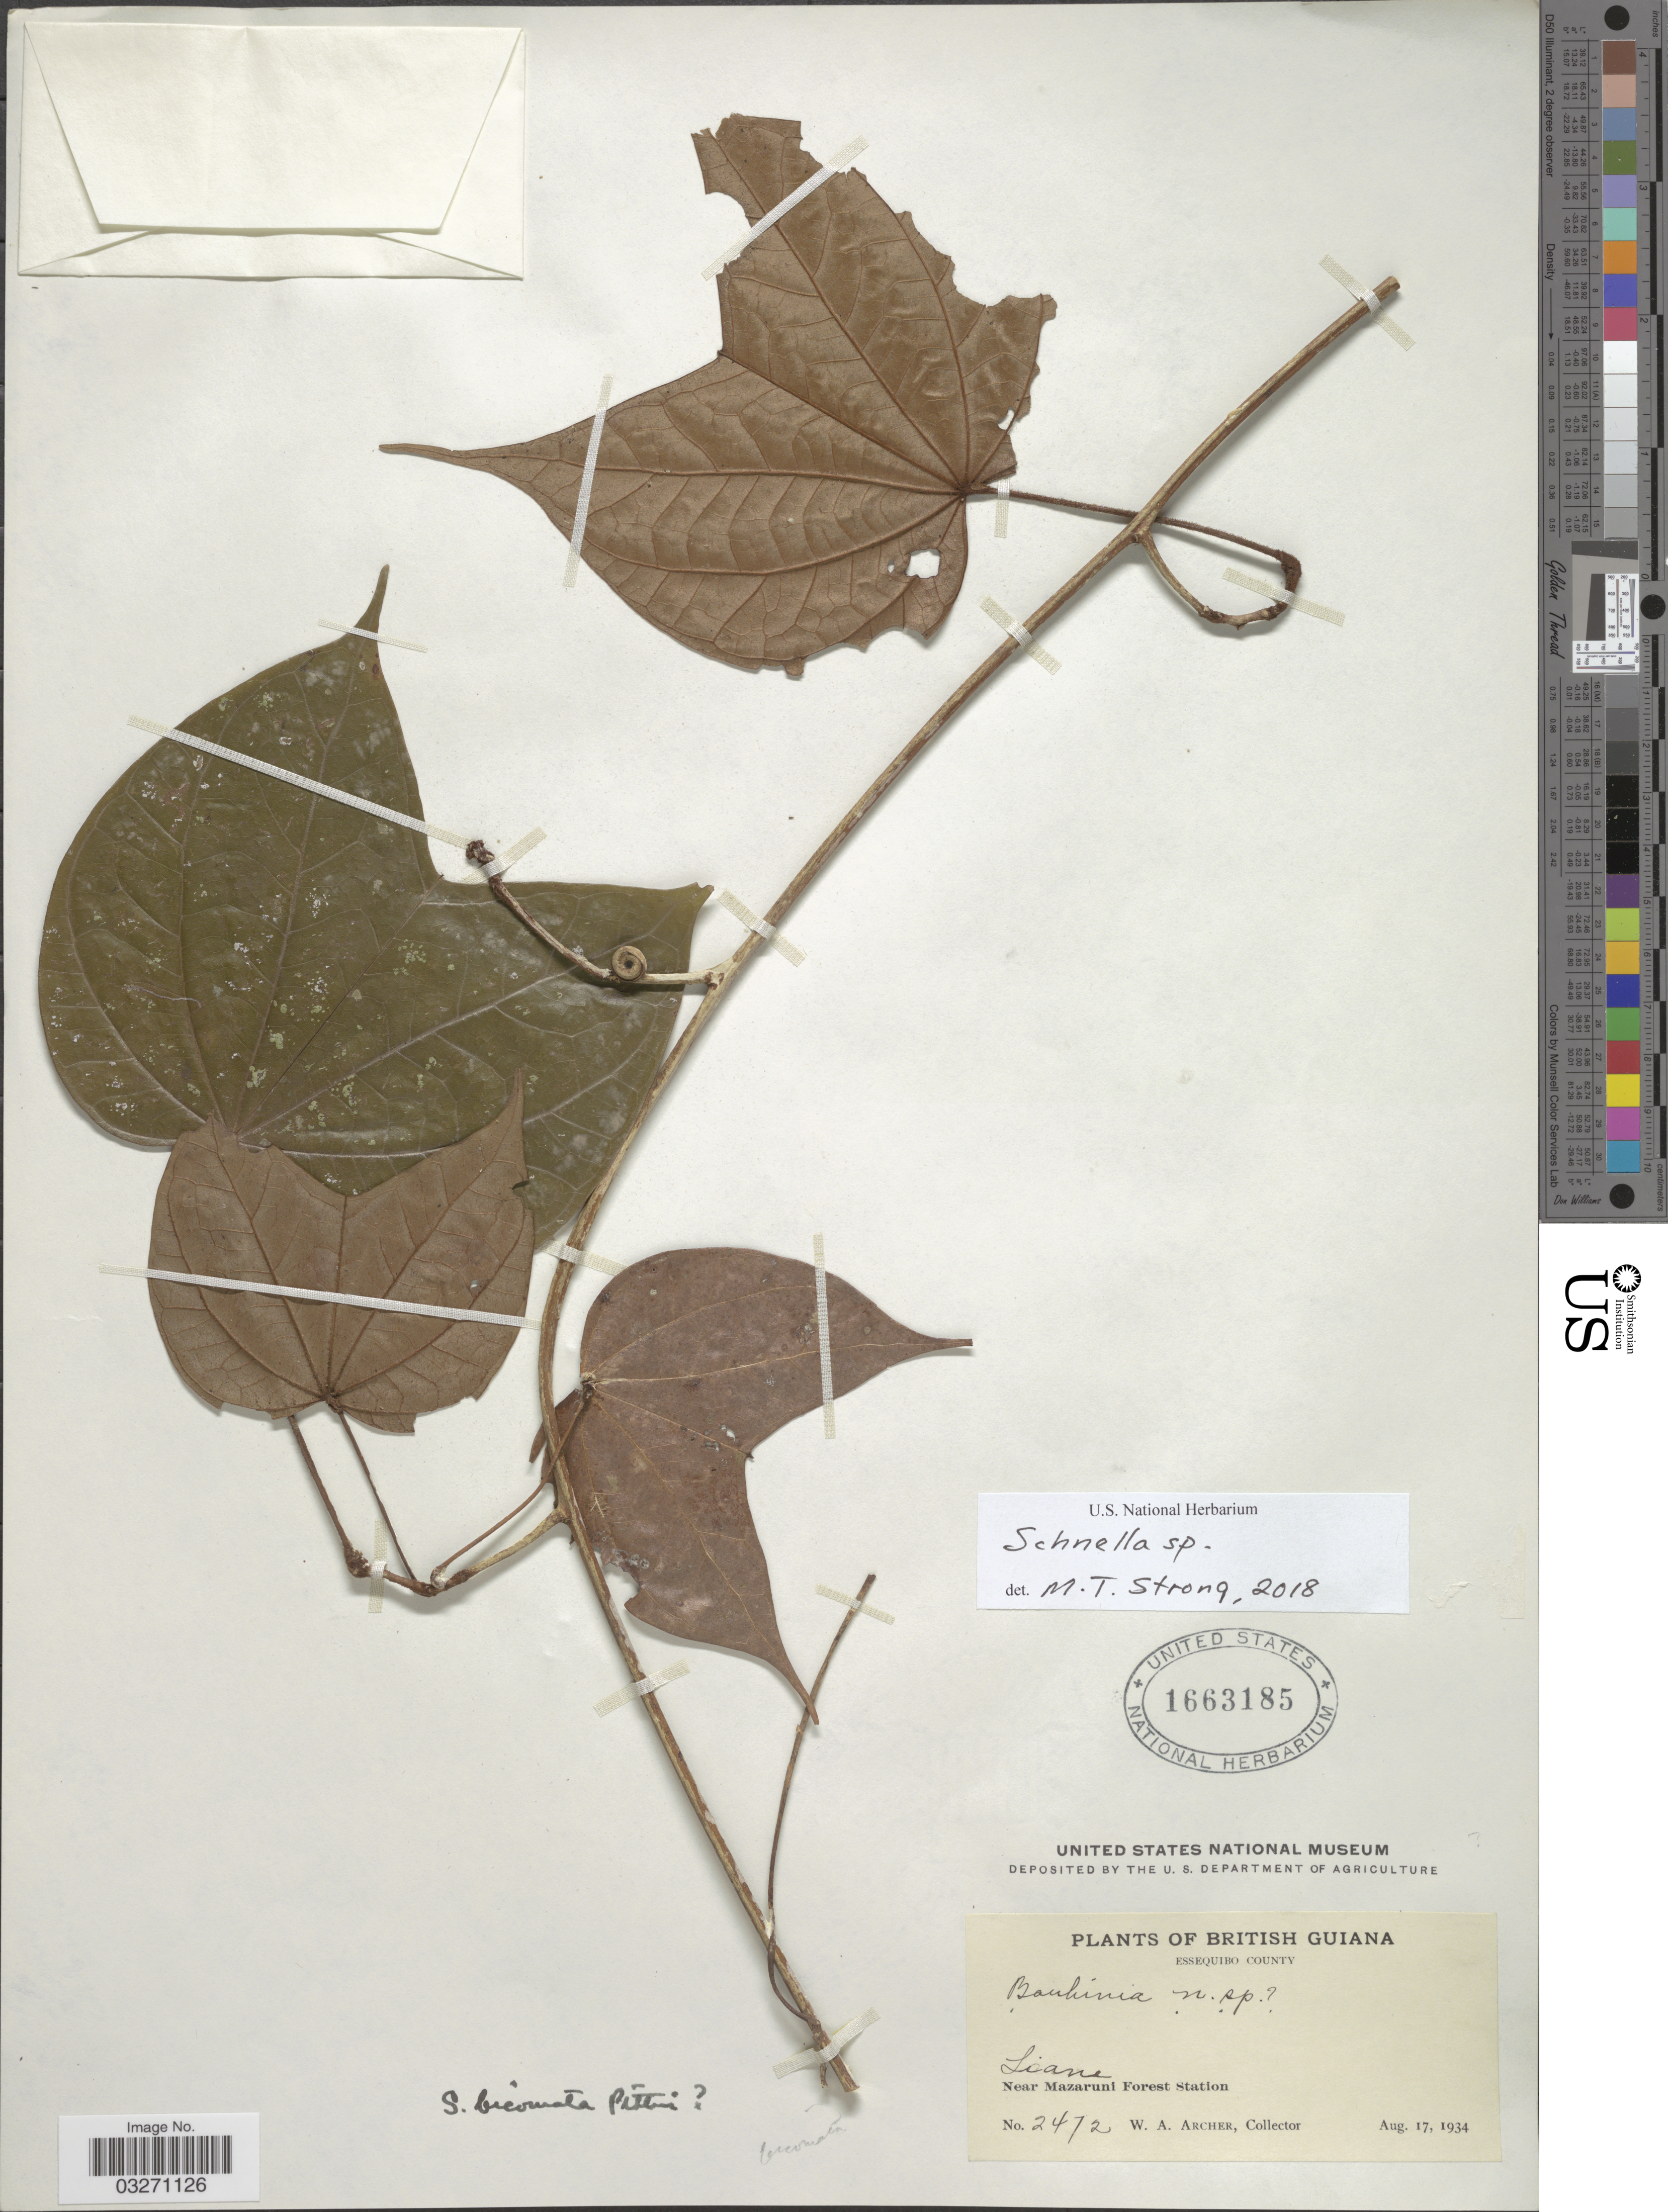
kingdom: Plantae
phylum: Tracheophyta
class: Magnoliopsida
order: Fabales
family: Fabaceae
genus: Schnella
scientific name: Schnella sp.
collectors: W. Archer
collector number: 2472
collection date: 1934-08-17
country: Guyana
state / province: Essequibo Isl-W. Demerara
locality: British Guiana, Essequibo County, Near Mazaruni Forest Station.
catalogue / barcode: US 1663185